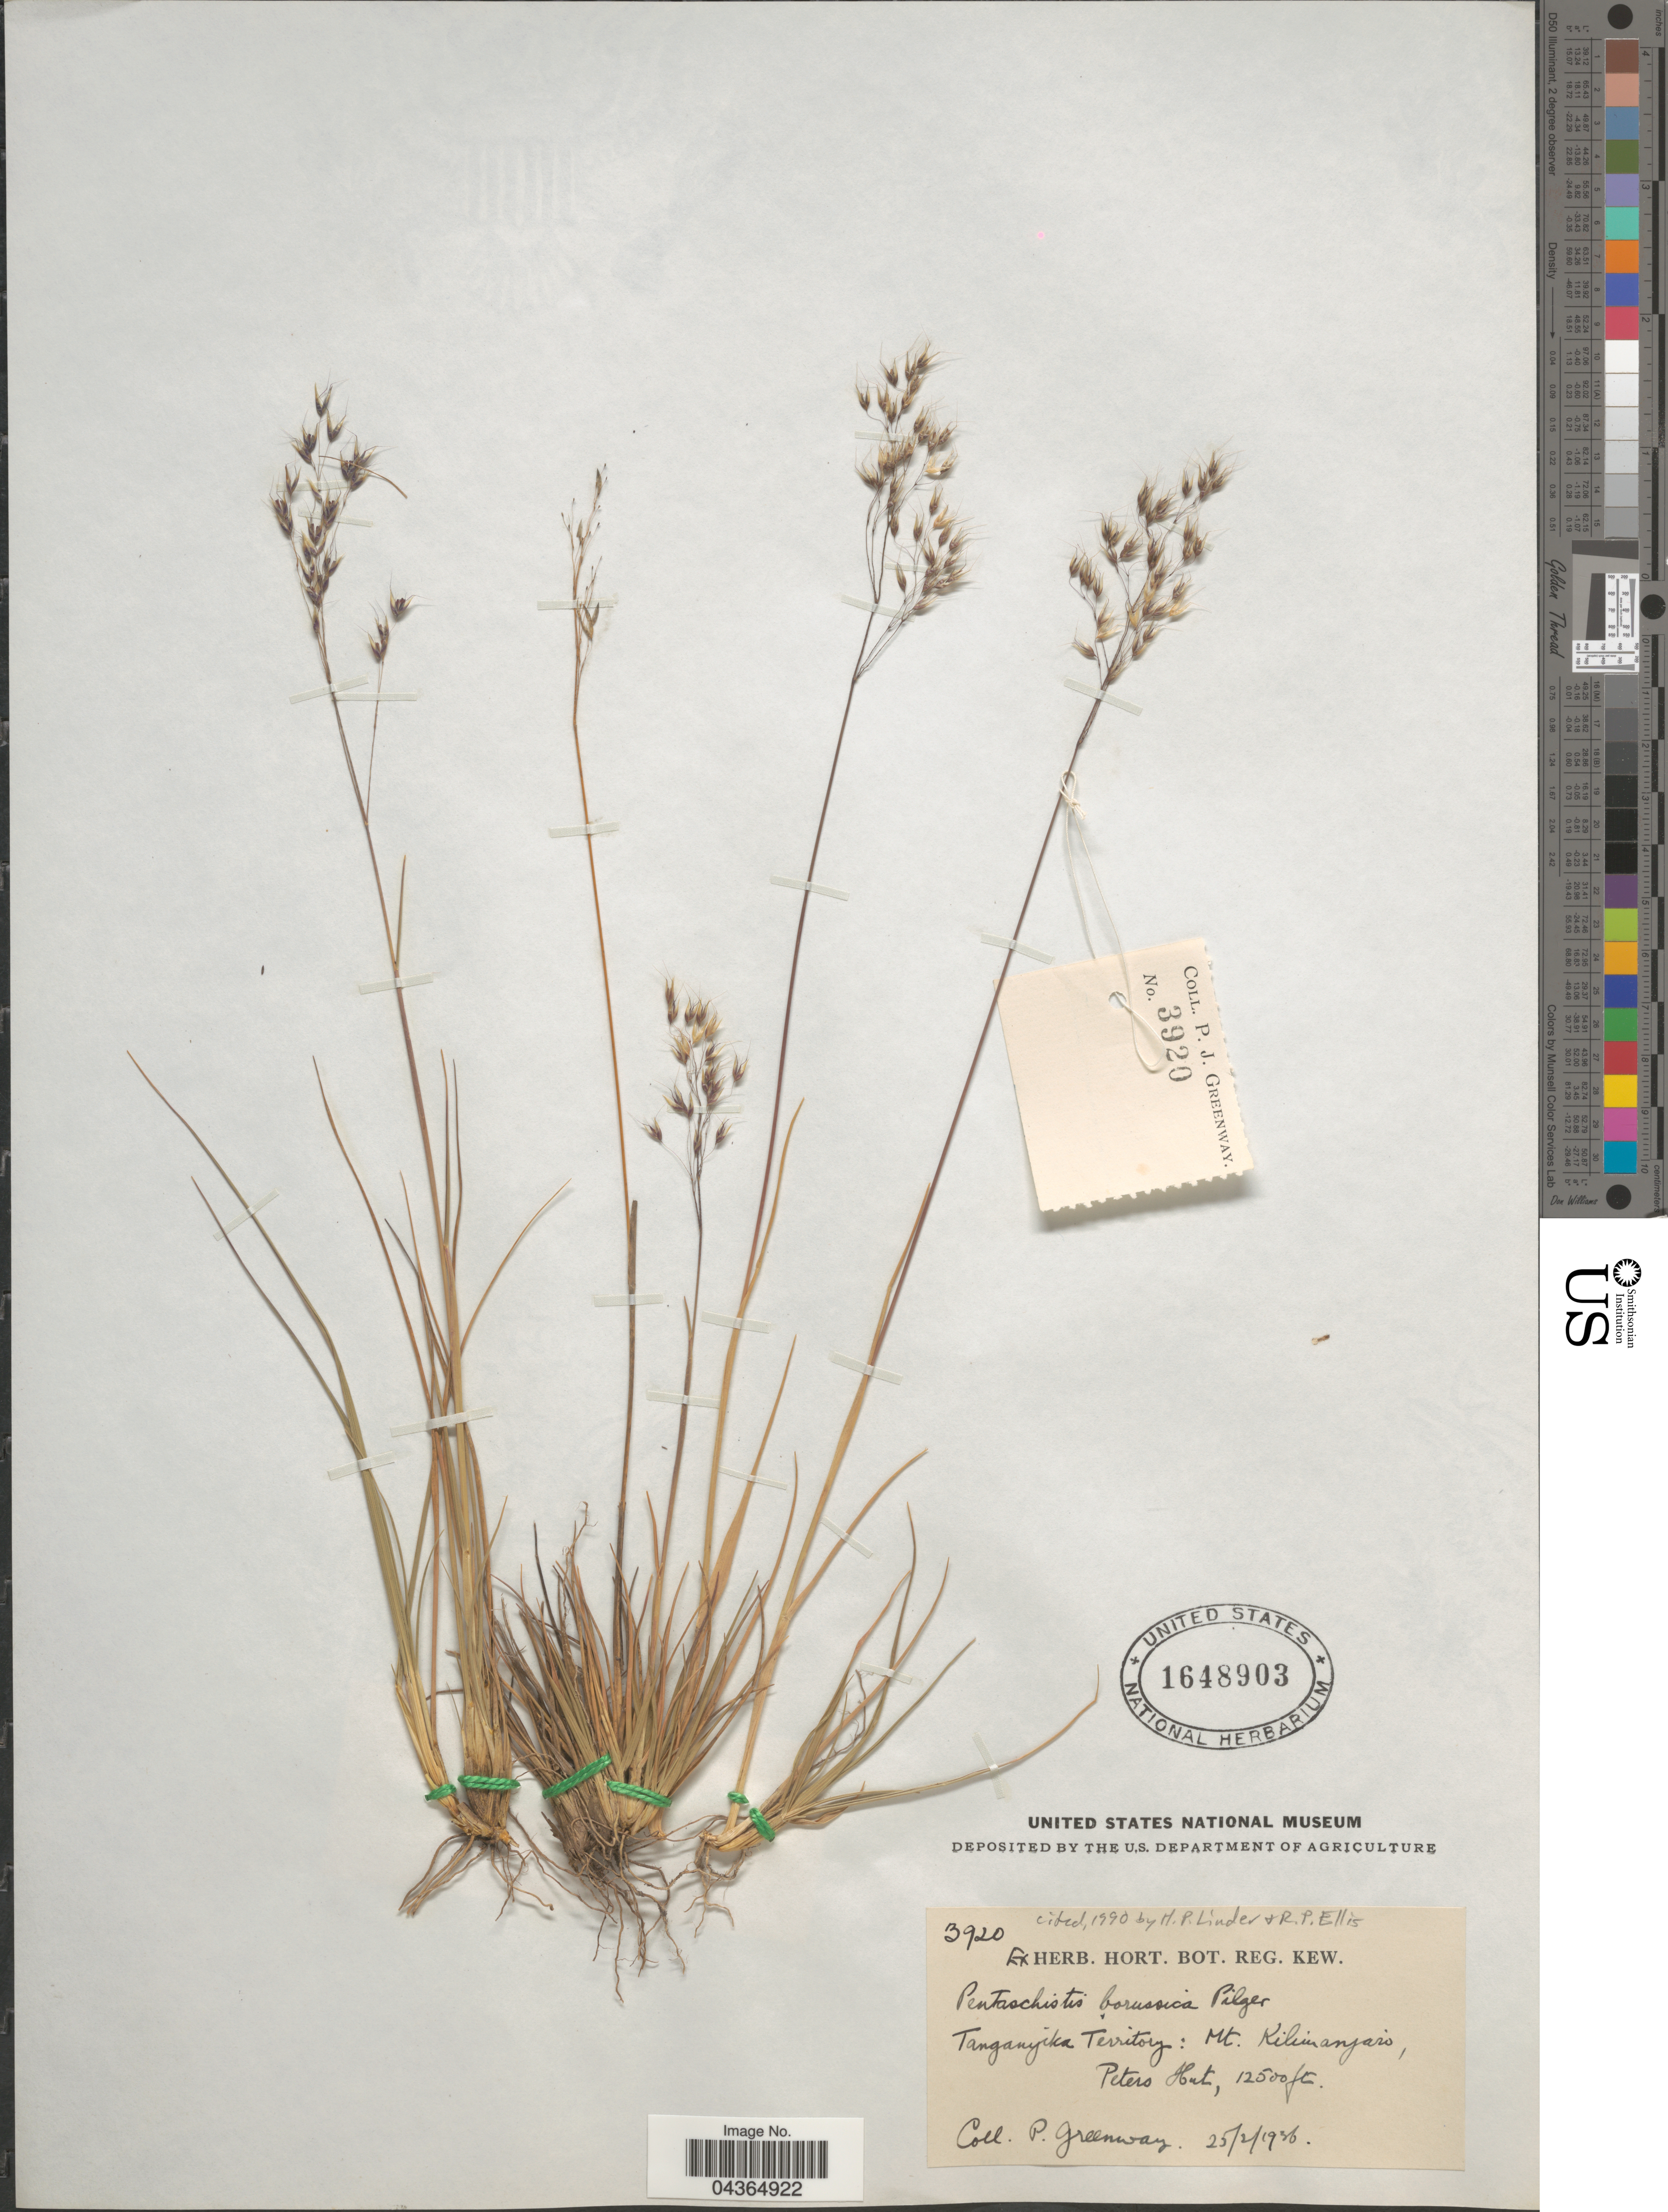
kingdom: Plantae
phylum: Tracheophyta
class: Liliopsida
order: Poales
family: Poaceae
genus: Pentameris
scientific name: Pentameris borussica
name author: (K. Schum.) Galley & H.P. Linder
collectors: P. J. Greenway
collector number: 3920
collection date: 1936-02-25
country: Tanzania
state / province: Kilimanjaro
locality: Tanganyika Territory: Mt. Kilimanjaro, Peters Hut.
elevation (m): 3810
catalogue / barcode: US 1648903